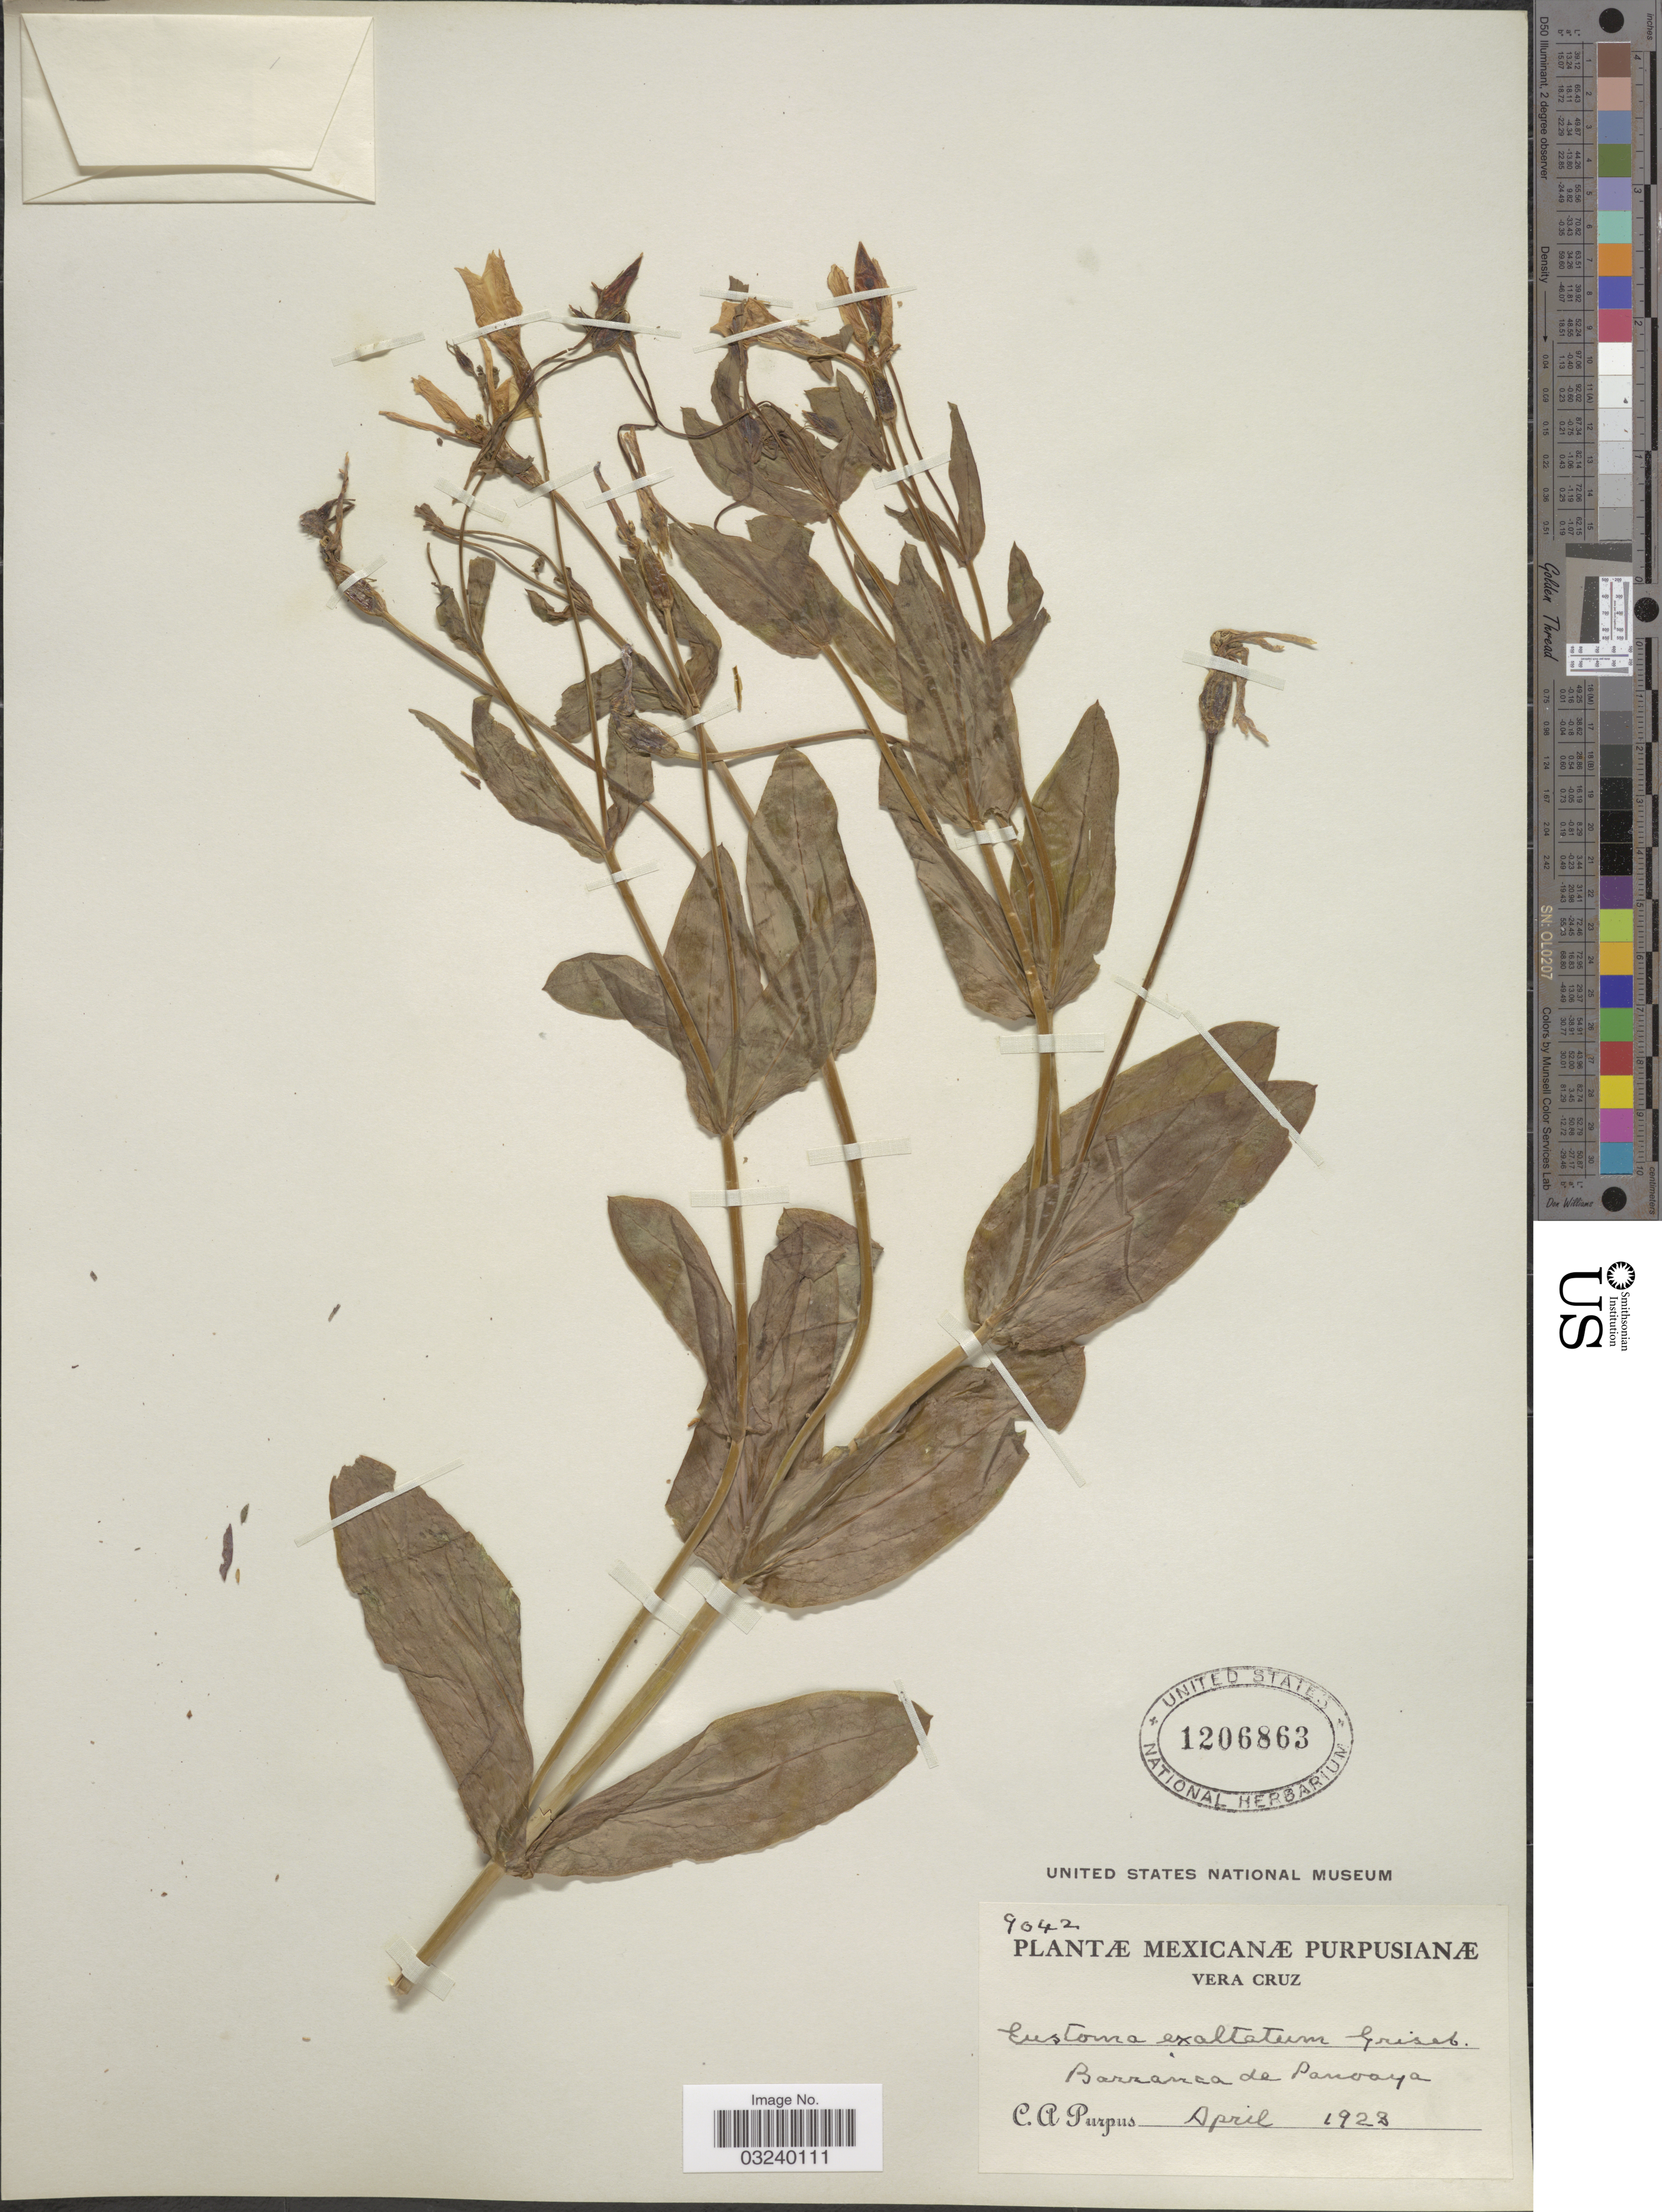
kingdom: Plantae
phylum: Tracheophyta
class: Magnoliopsida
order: Gentianales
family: Gentianaceae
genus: Eustoma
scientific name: Eustoma exaltatum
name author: (L.) Salisb. ex Don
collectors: C. A. Purpus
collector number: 9042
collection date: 1923-04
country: Mexico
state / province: Veracruz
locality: Vera Cruz, Barranca de Panoaya.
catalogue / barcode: US 1206863